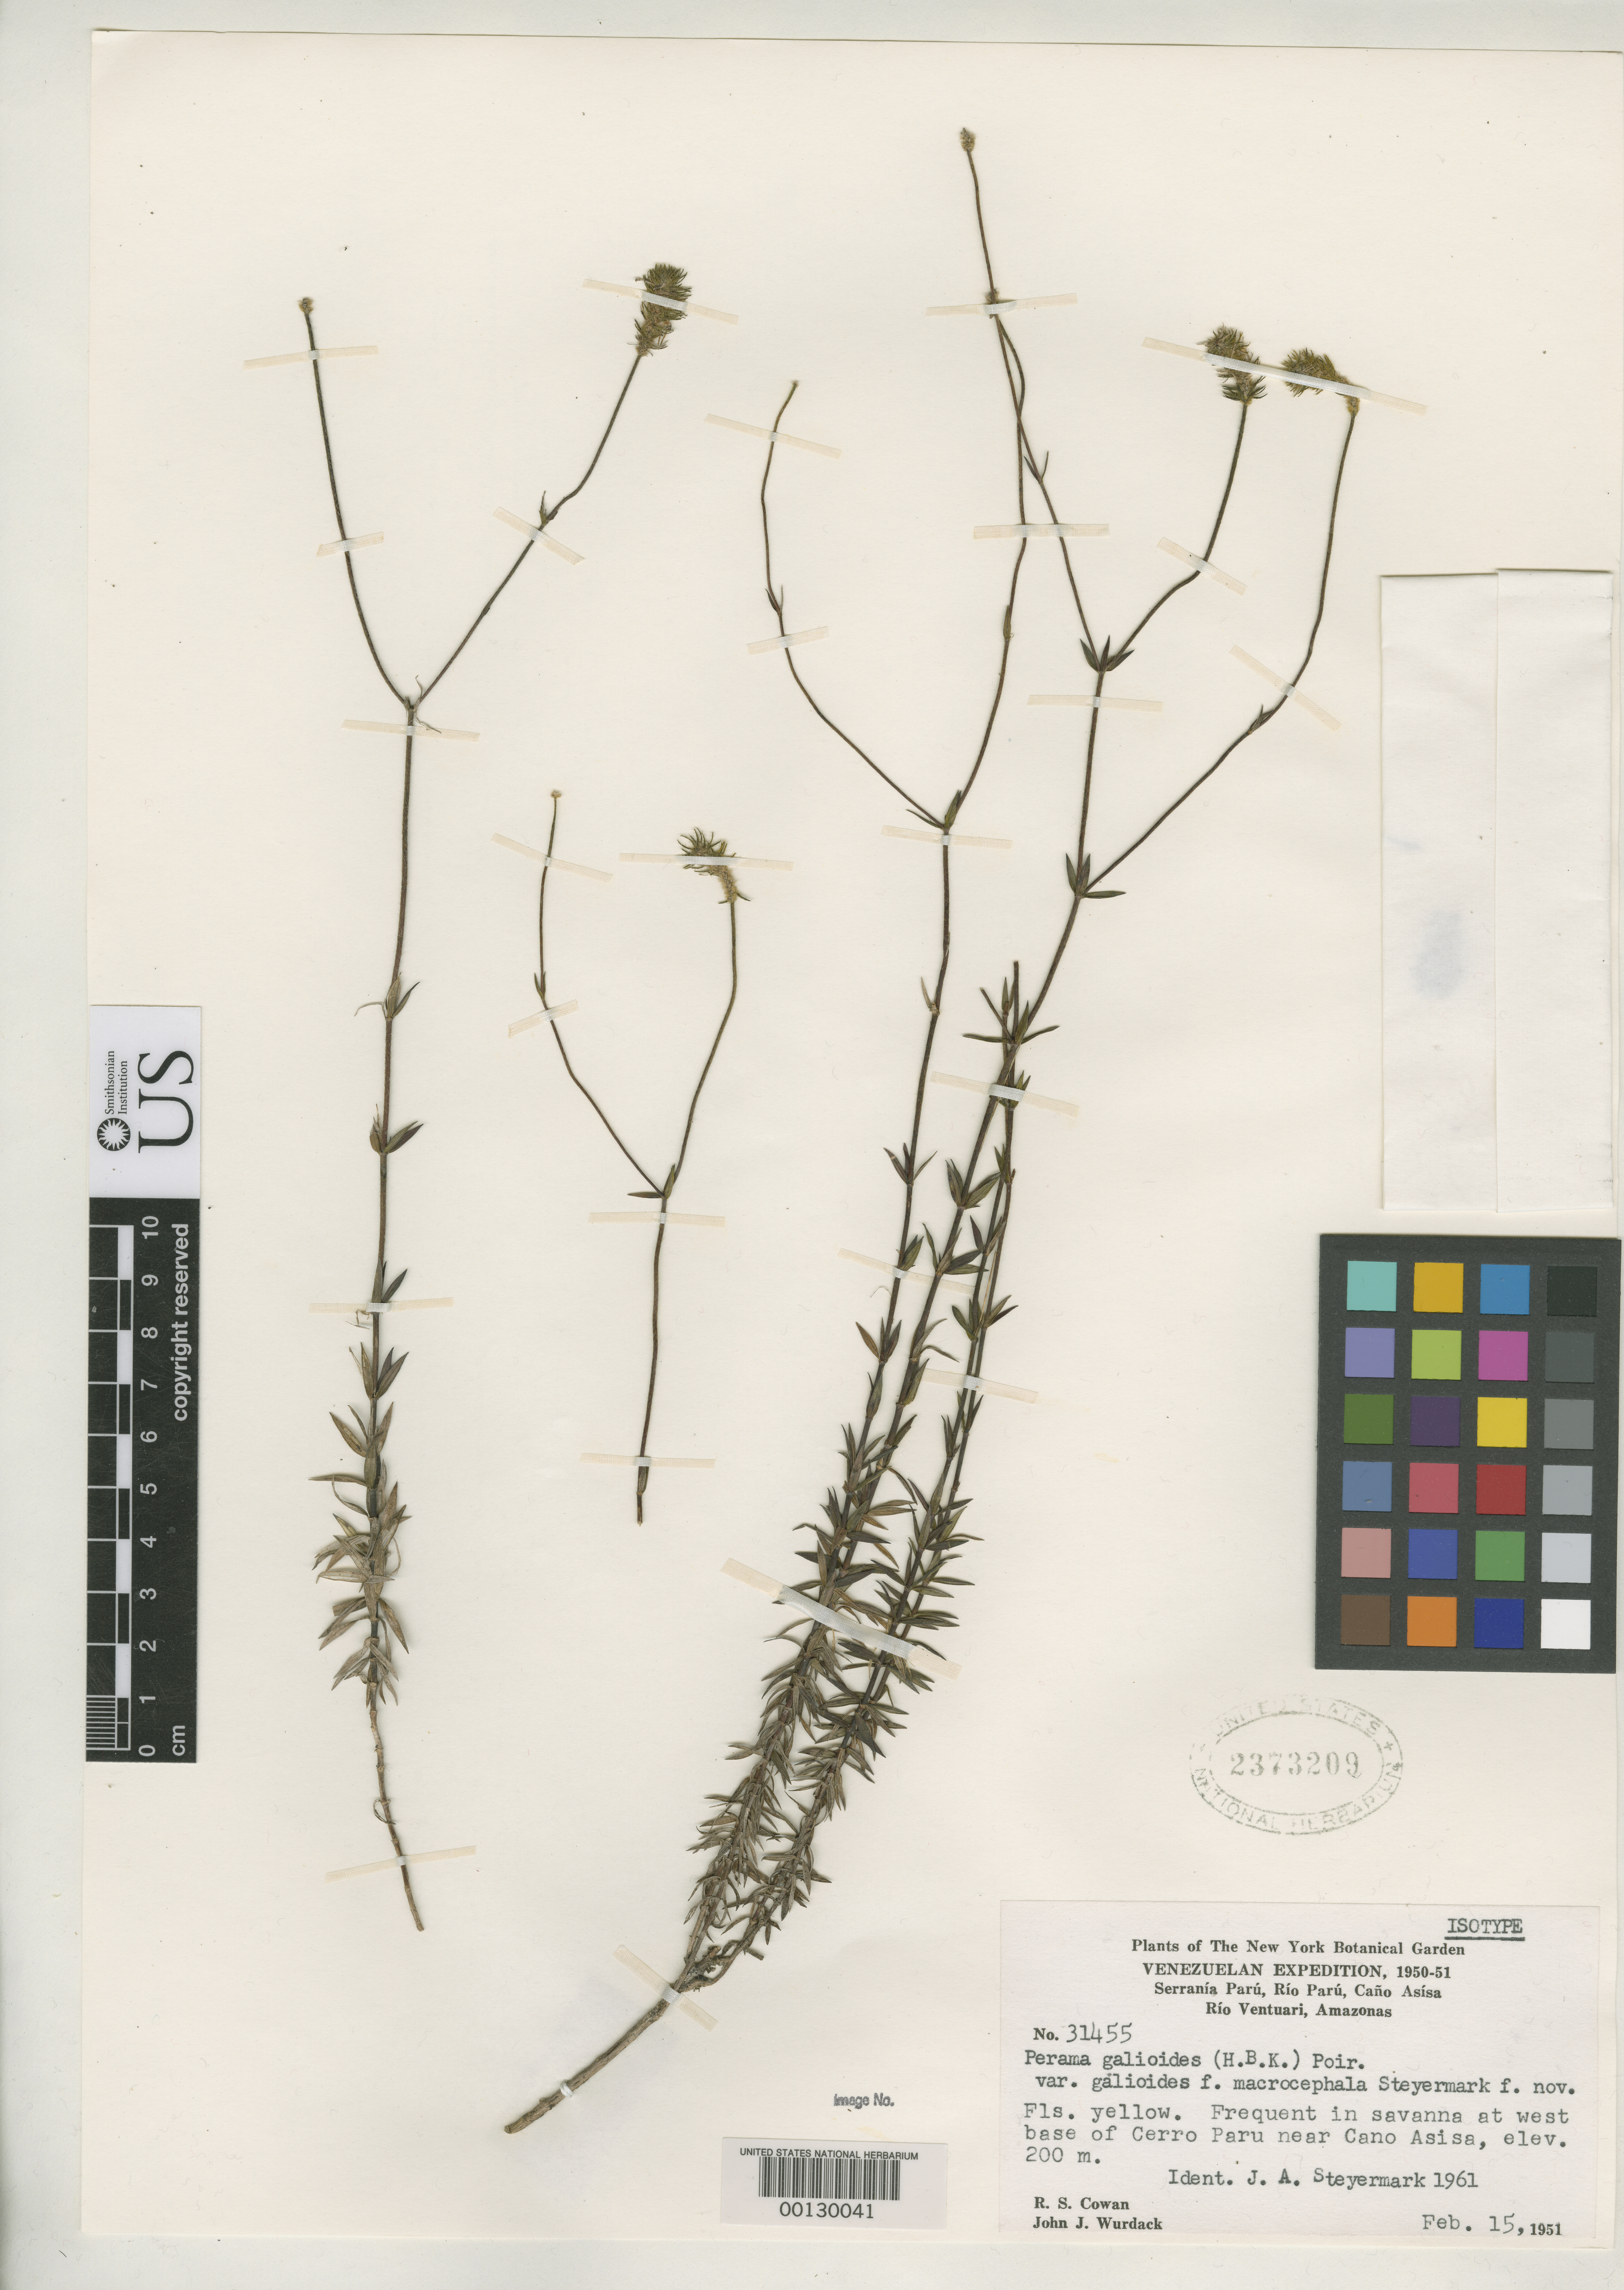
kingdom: Plantae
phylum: Tracheophyta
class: Magnoliopsida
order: Gentianales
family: Rubiaceae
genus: Perama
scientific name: Perama galioides f. macrocephala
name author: Steyerm.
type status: Isotype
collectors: R. S. Cowan & J. J. Wurdack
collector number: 31455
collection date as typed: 15 Feb 1951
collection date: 1951-02-15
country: Venezuela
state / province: Amazonas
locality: Base of Cerro Paru, near Cano Asisa, Serrania Paru.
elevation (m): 200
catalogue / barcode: US 2373209